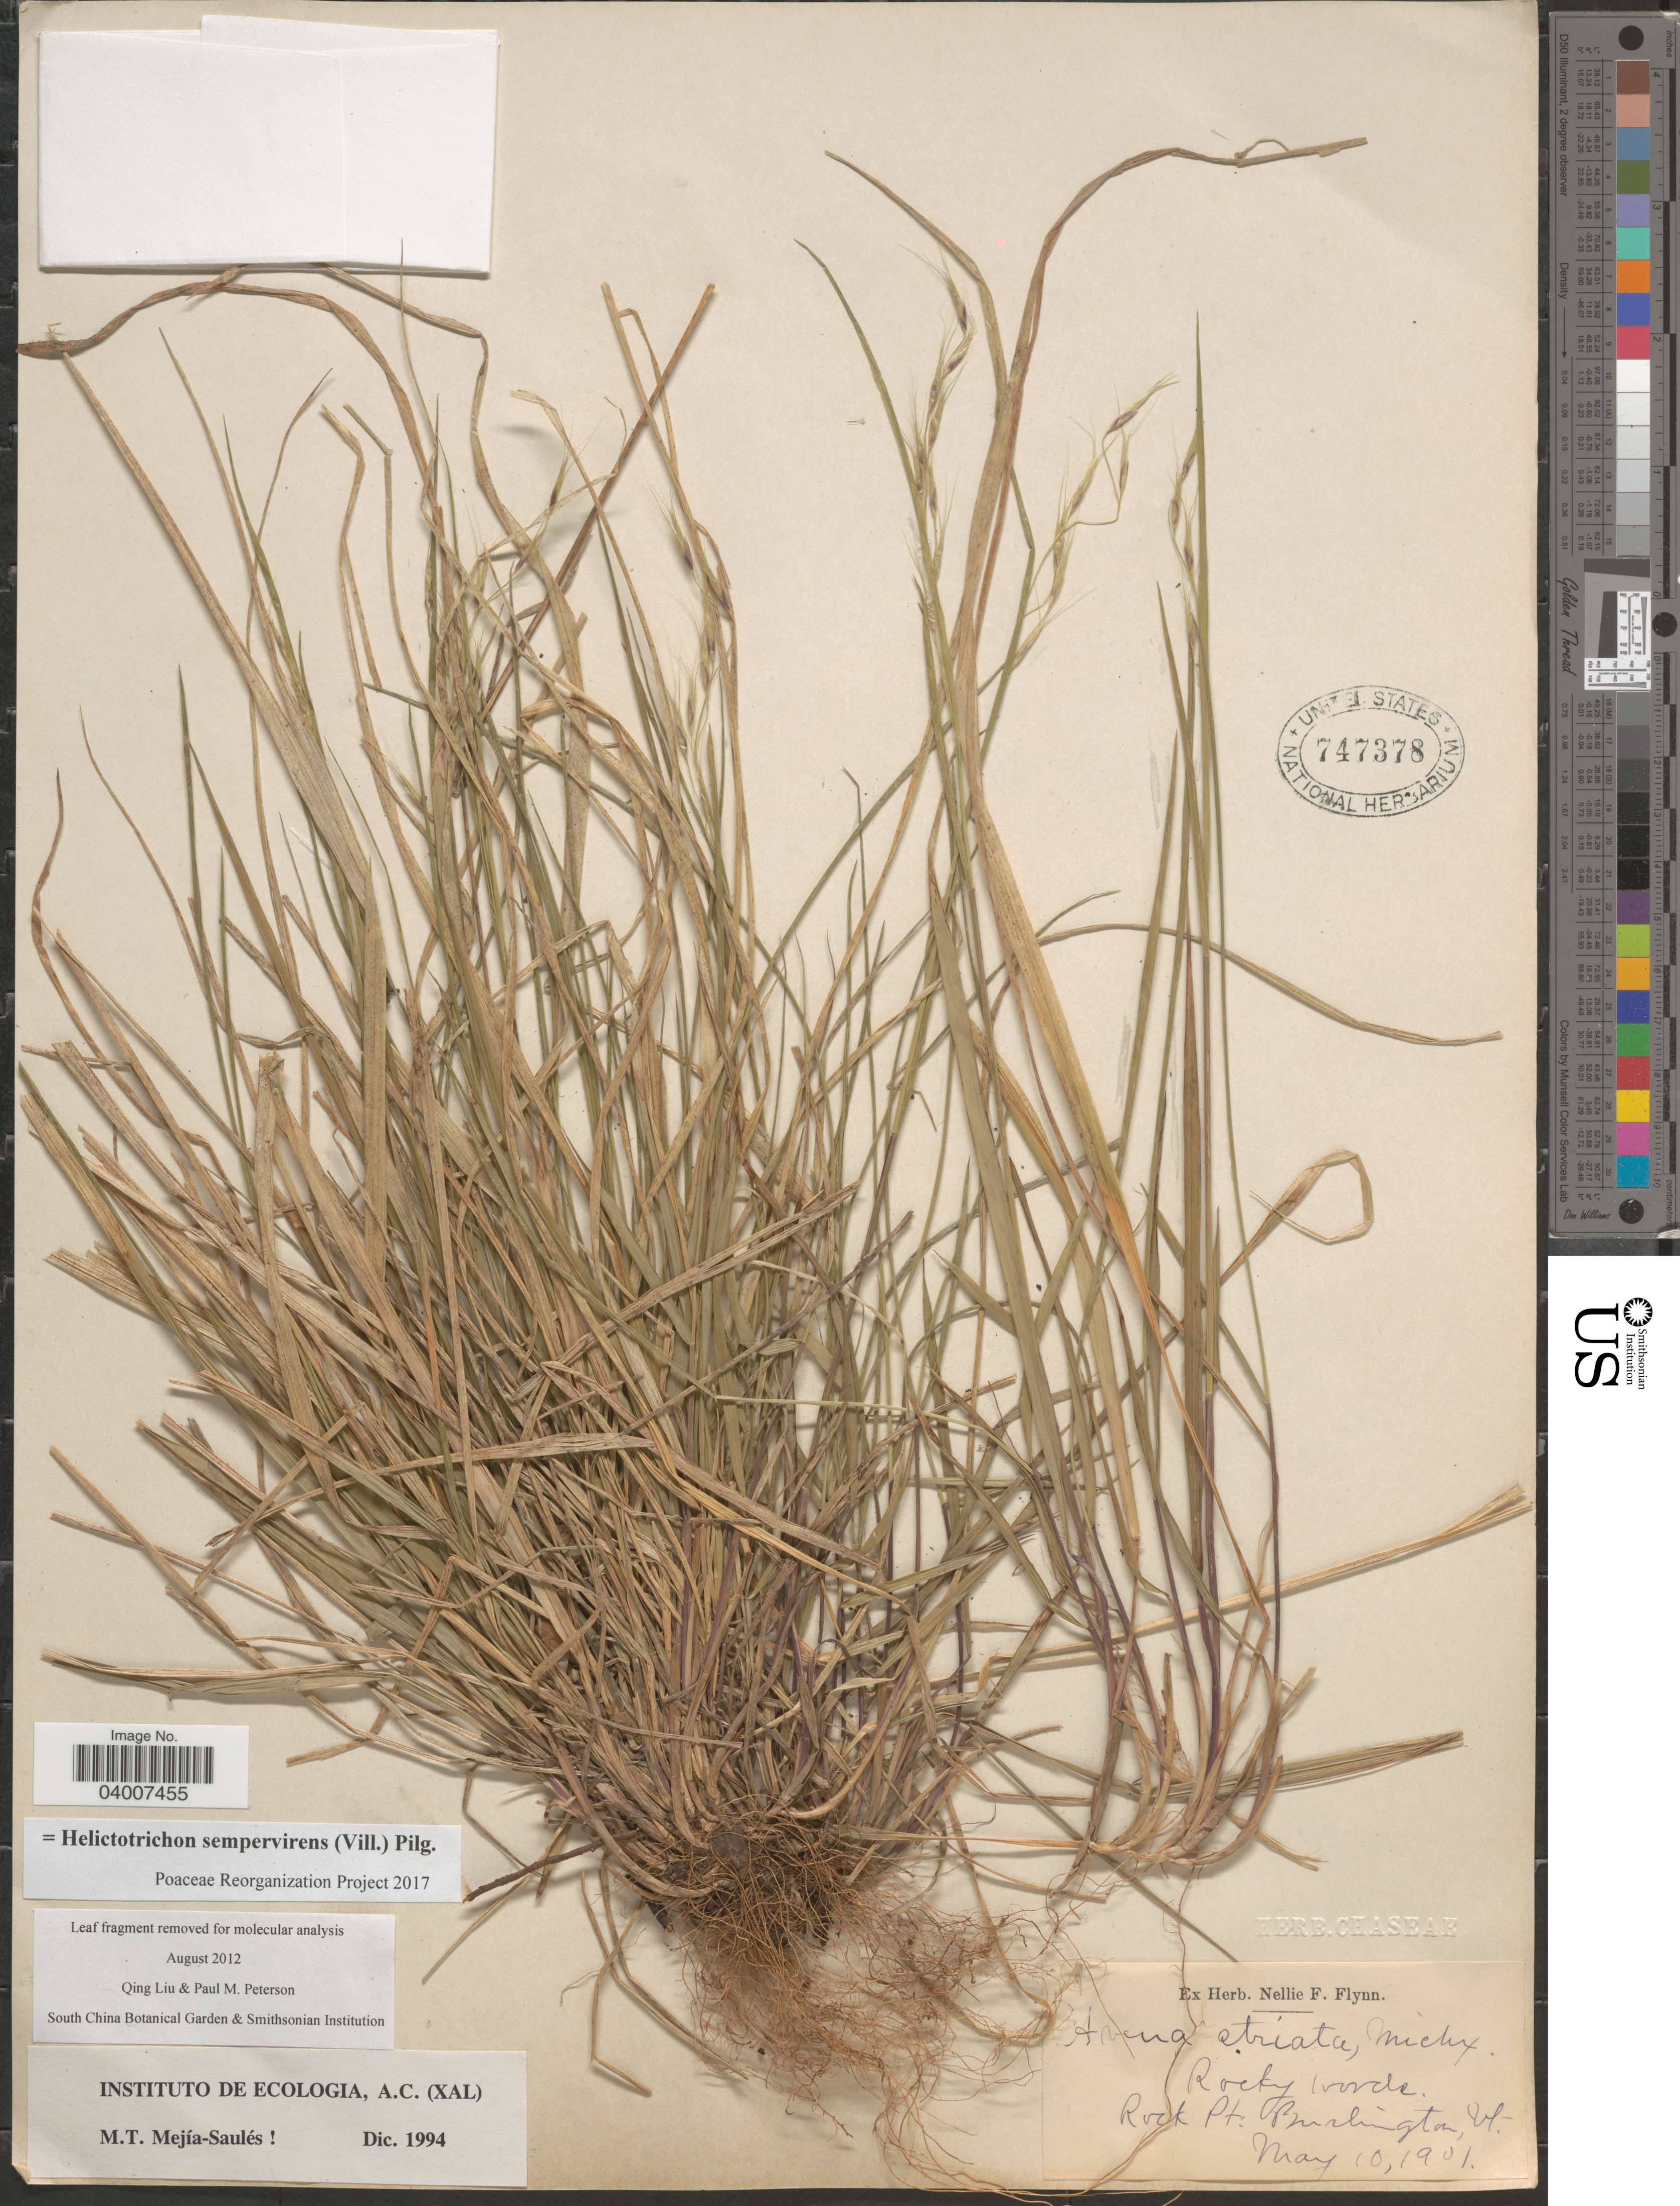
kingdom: Plantae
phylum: Tracheophyta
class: Liliopsida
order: Poales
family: Poaceae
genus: Helictotrichon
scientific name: Helictotrichon sempervirens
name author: (Vill.) Pilg.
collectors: Ex Herb. Nellie F. Flynn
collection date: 1901-05-10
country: United States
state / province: Vermont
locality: Rock Pt. Burlington.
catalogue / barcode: US 747378